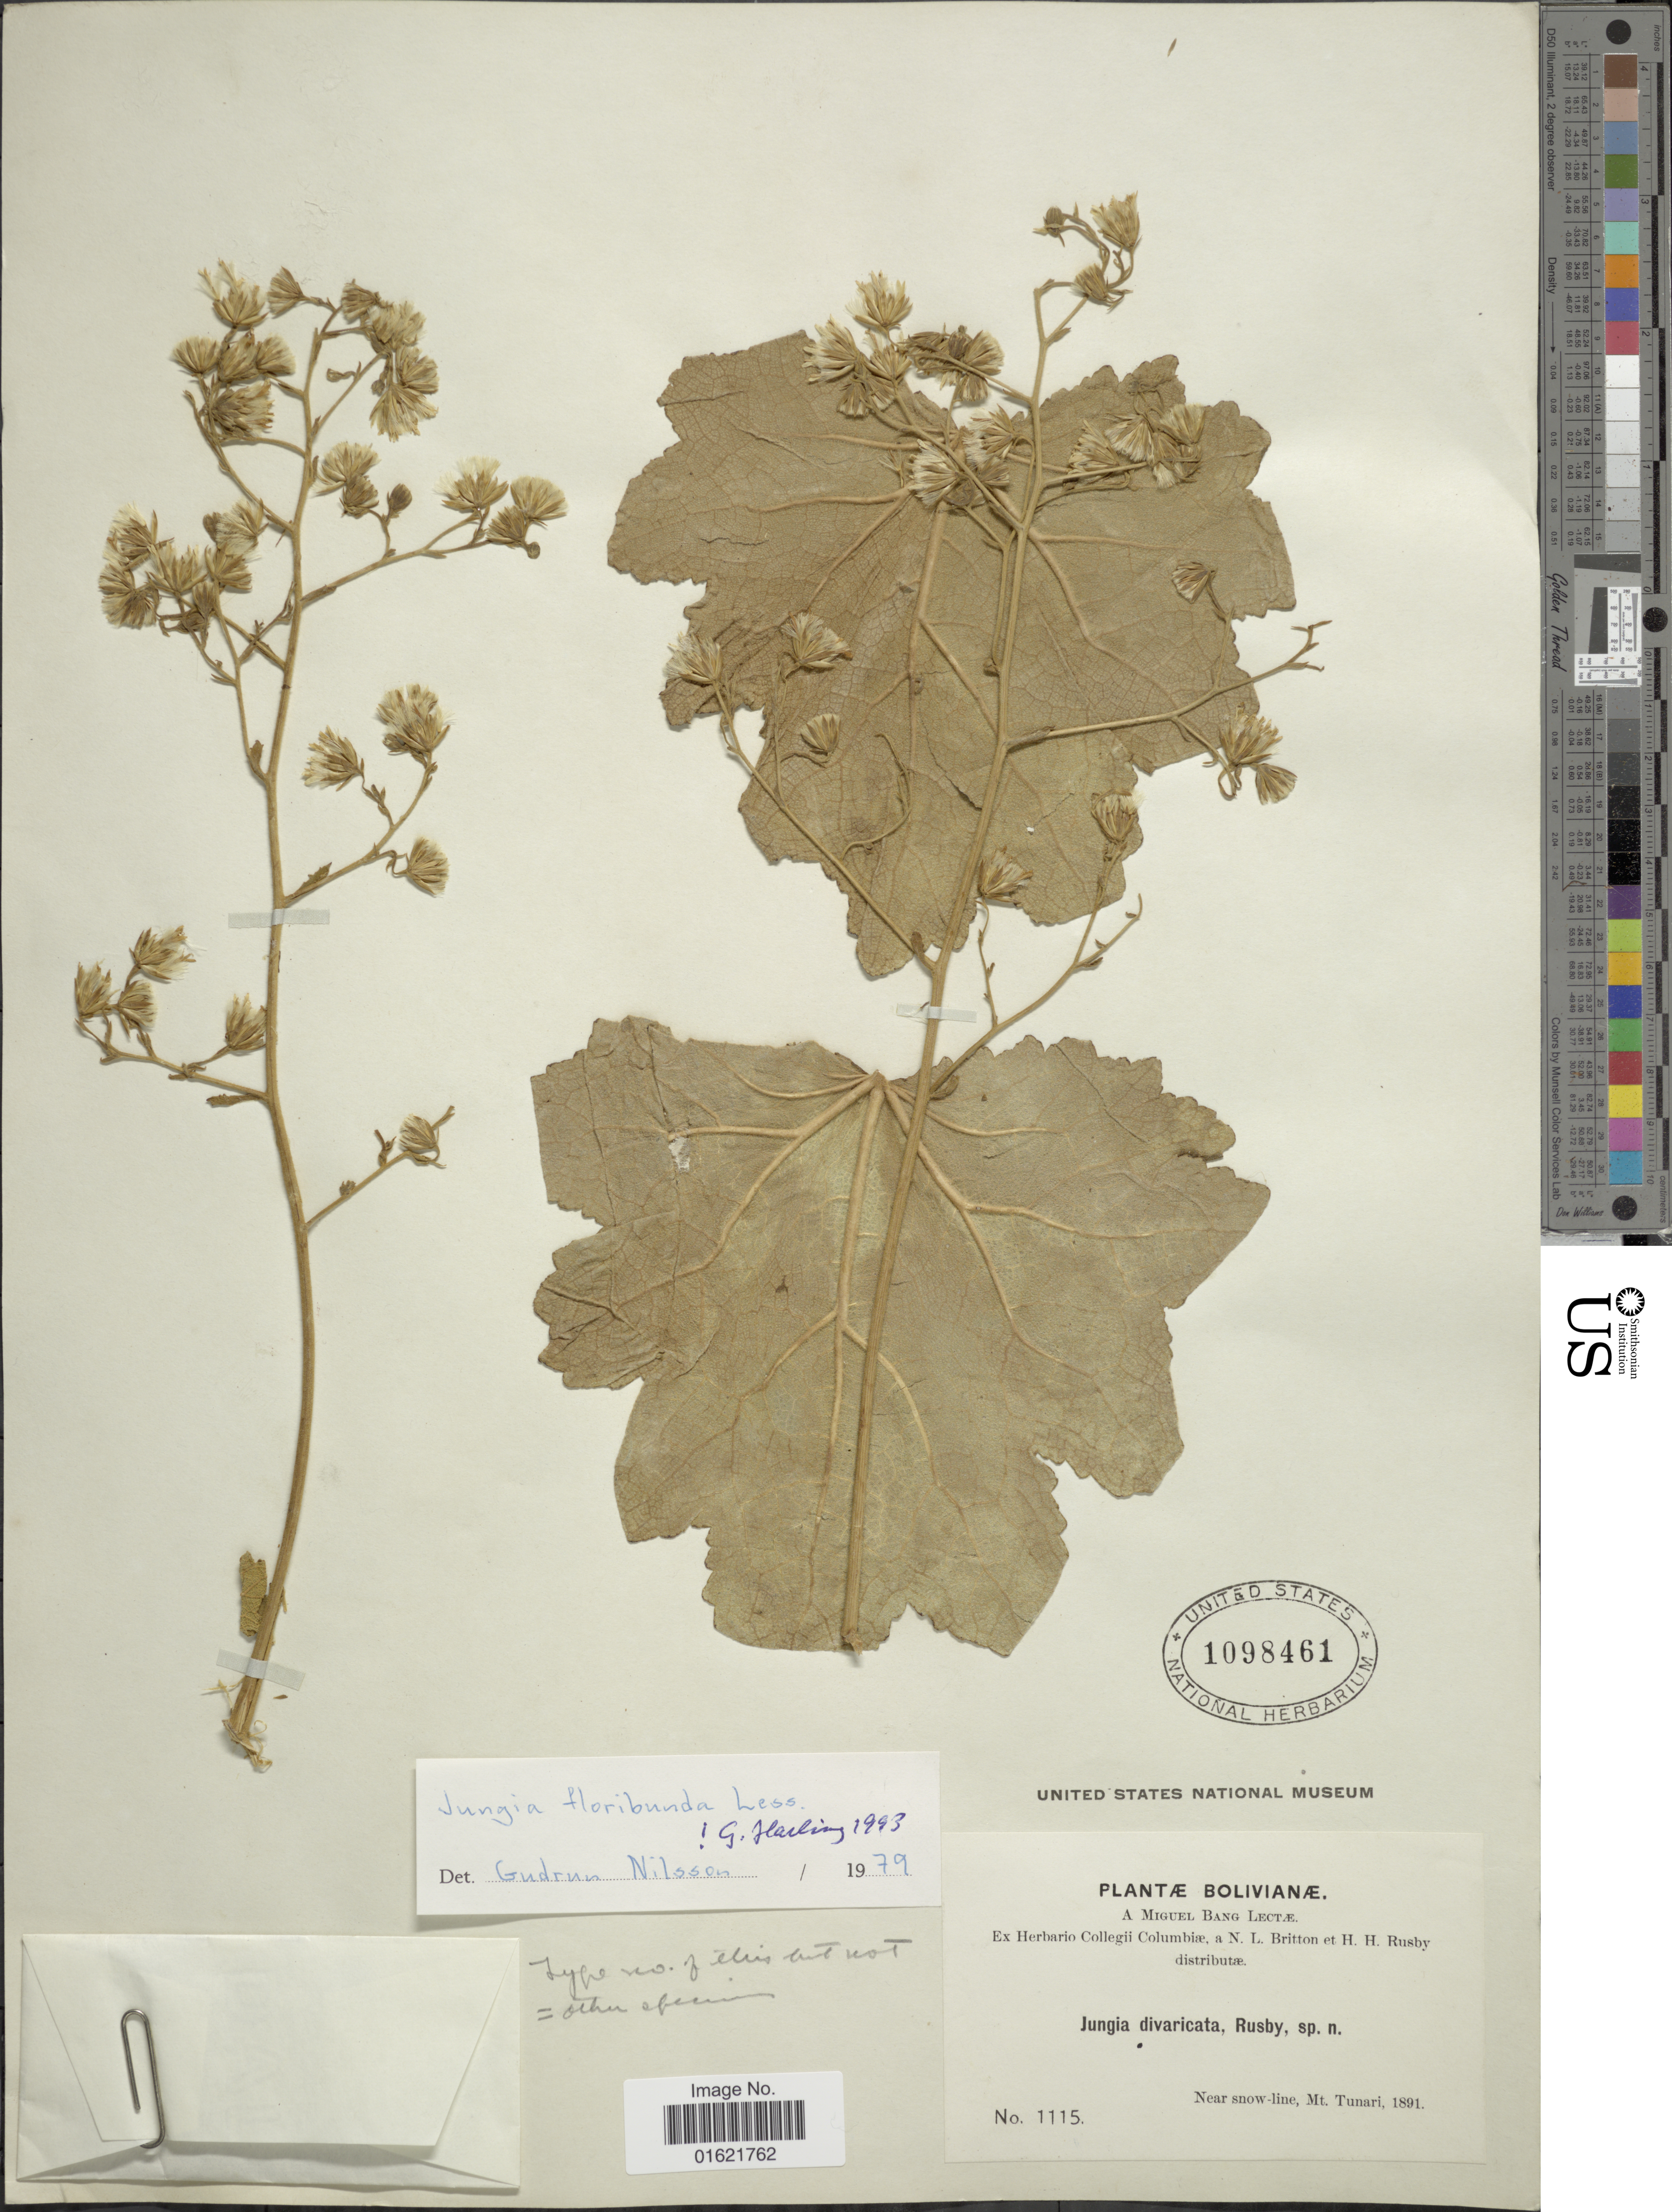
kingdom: Plantae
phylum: Tracheophyta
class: Magnoliopsida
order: Asterales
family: Asteraceae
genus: Jungia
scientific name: Jungia floribunda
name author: Less.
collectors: M. Bang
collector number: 1115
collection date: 1891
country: Bolivia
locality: Near snow-line, Mt. Tunari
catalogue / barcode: US 1098461